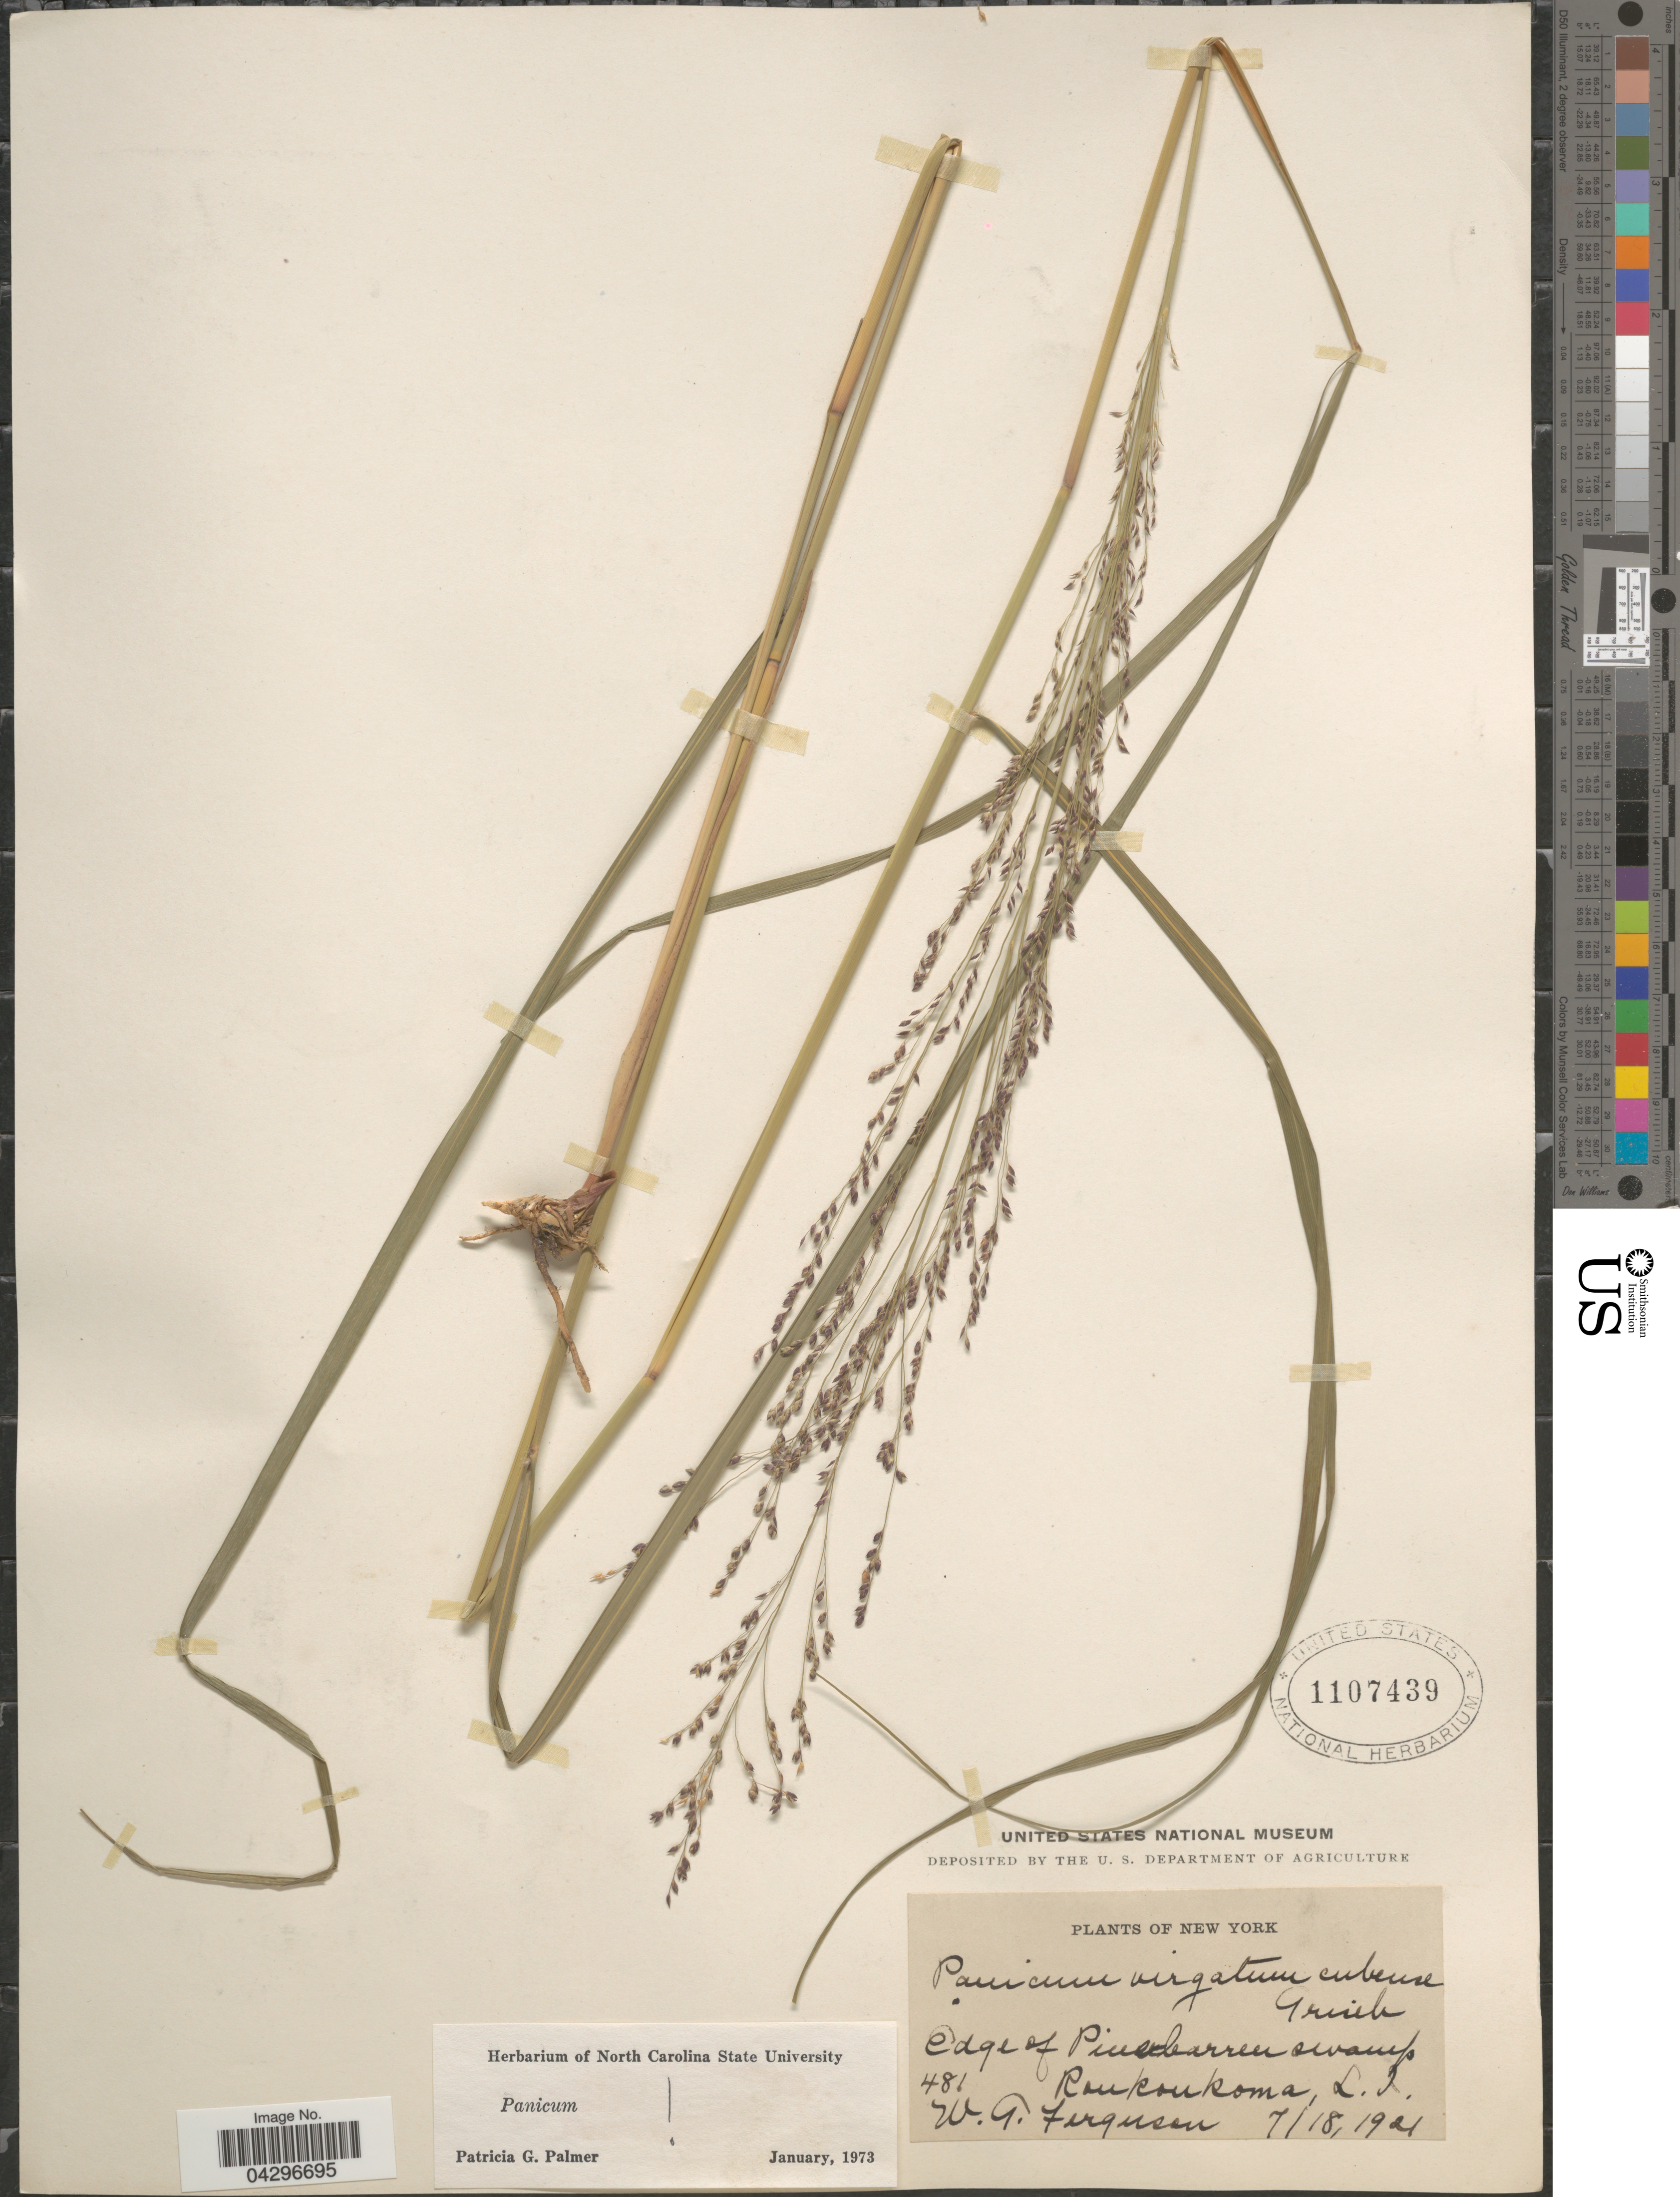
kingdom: Plantae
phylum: Tracheophyta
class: Liliopsida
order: Poales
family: Poaceae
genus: Panicum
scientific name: Panicum virgatum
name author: L.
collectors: W. Ferguson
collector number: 481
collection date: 1921-07-18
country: United States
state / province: New York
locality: Edge of Pinebarren swamp. Ronkonkoma, L. I.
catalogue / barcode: US 1107439